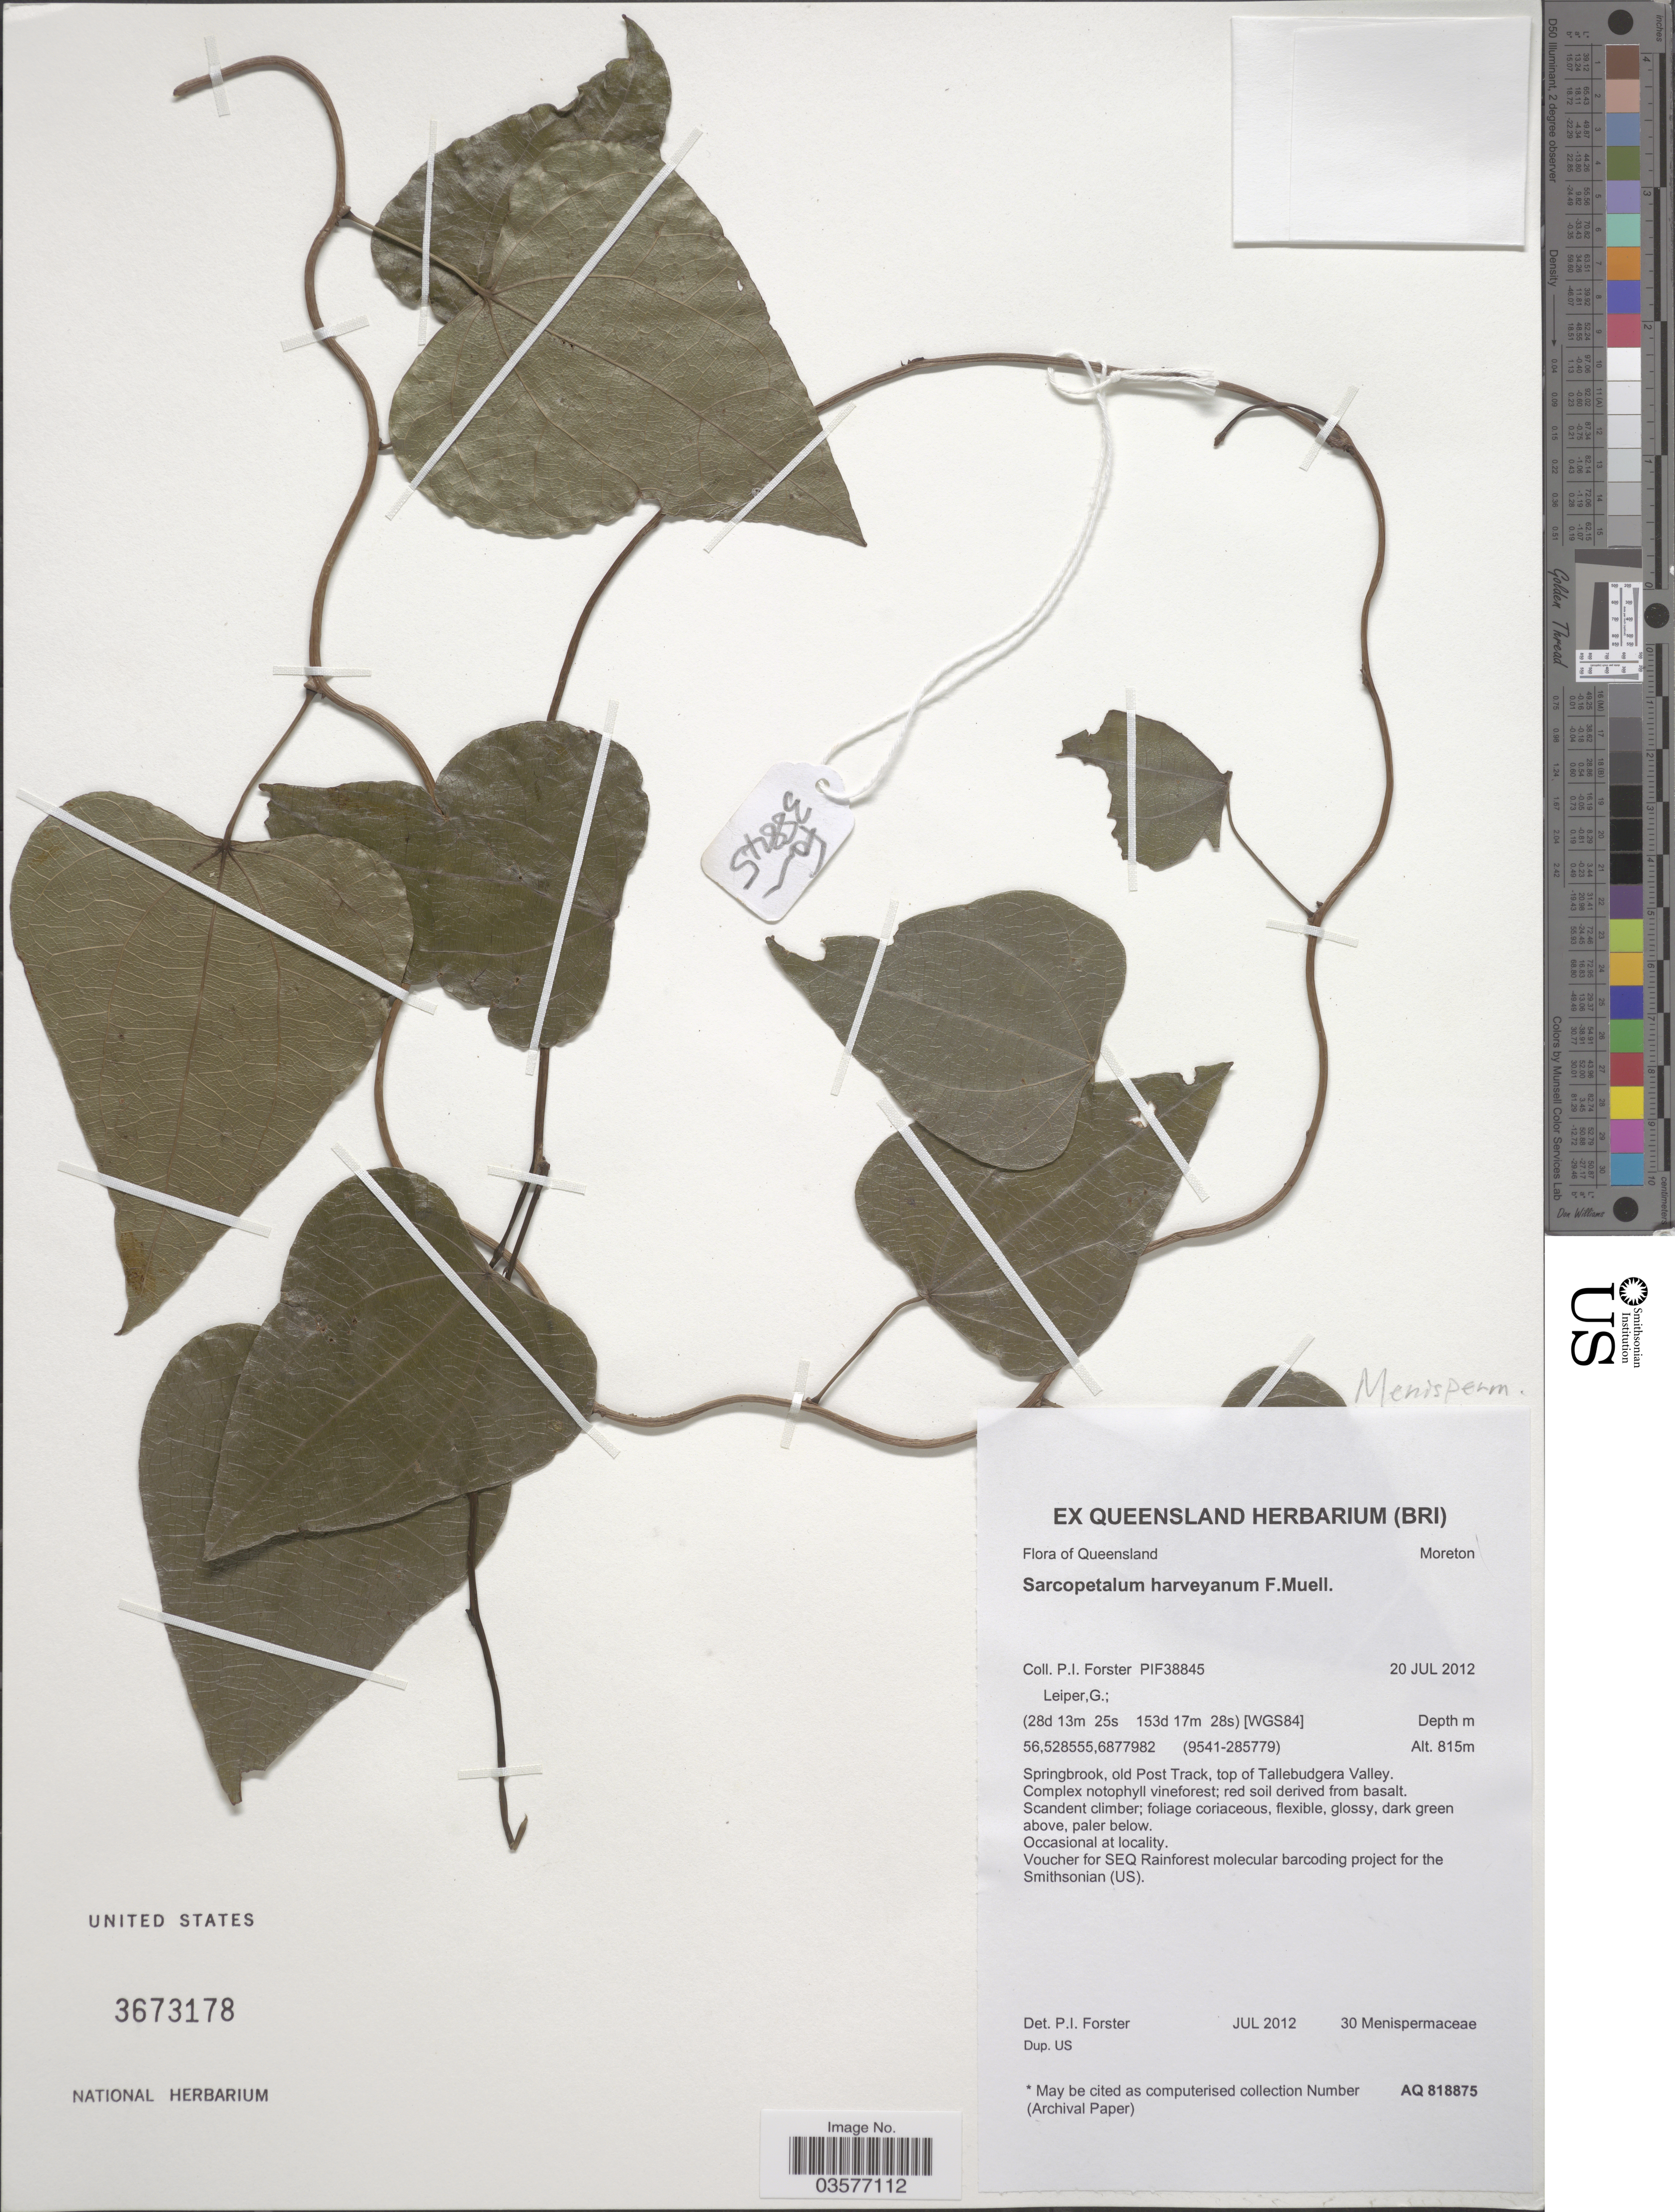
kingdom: Plantae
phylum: Tracheophyta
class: Magnoliopsida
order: Ranunculales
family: Menispermaceae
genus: Sarcopetalum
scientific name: Sarcopetalum sp.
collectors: P. Forster & G. Leiper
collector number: PIF38845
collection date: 2012-07-20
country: Australia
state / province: Queensland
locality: Moreton. Springbrook, old Post Track, top of Tallebudgera Valley.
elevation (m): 815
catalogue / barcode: US 3673178